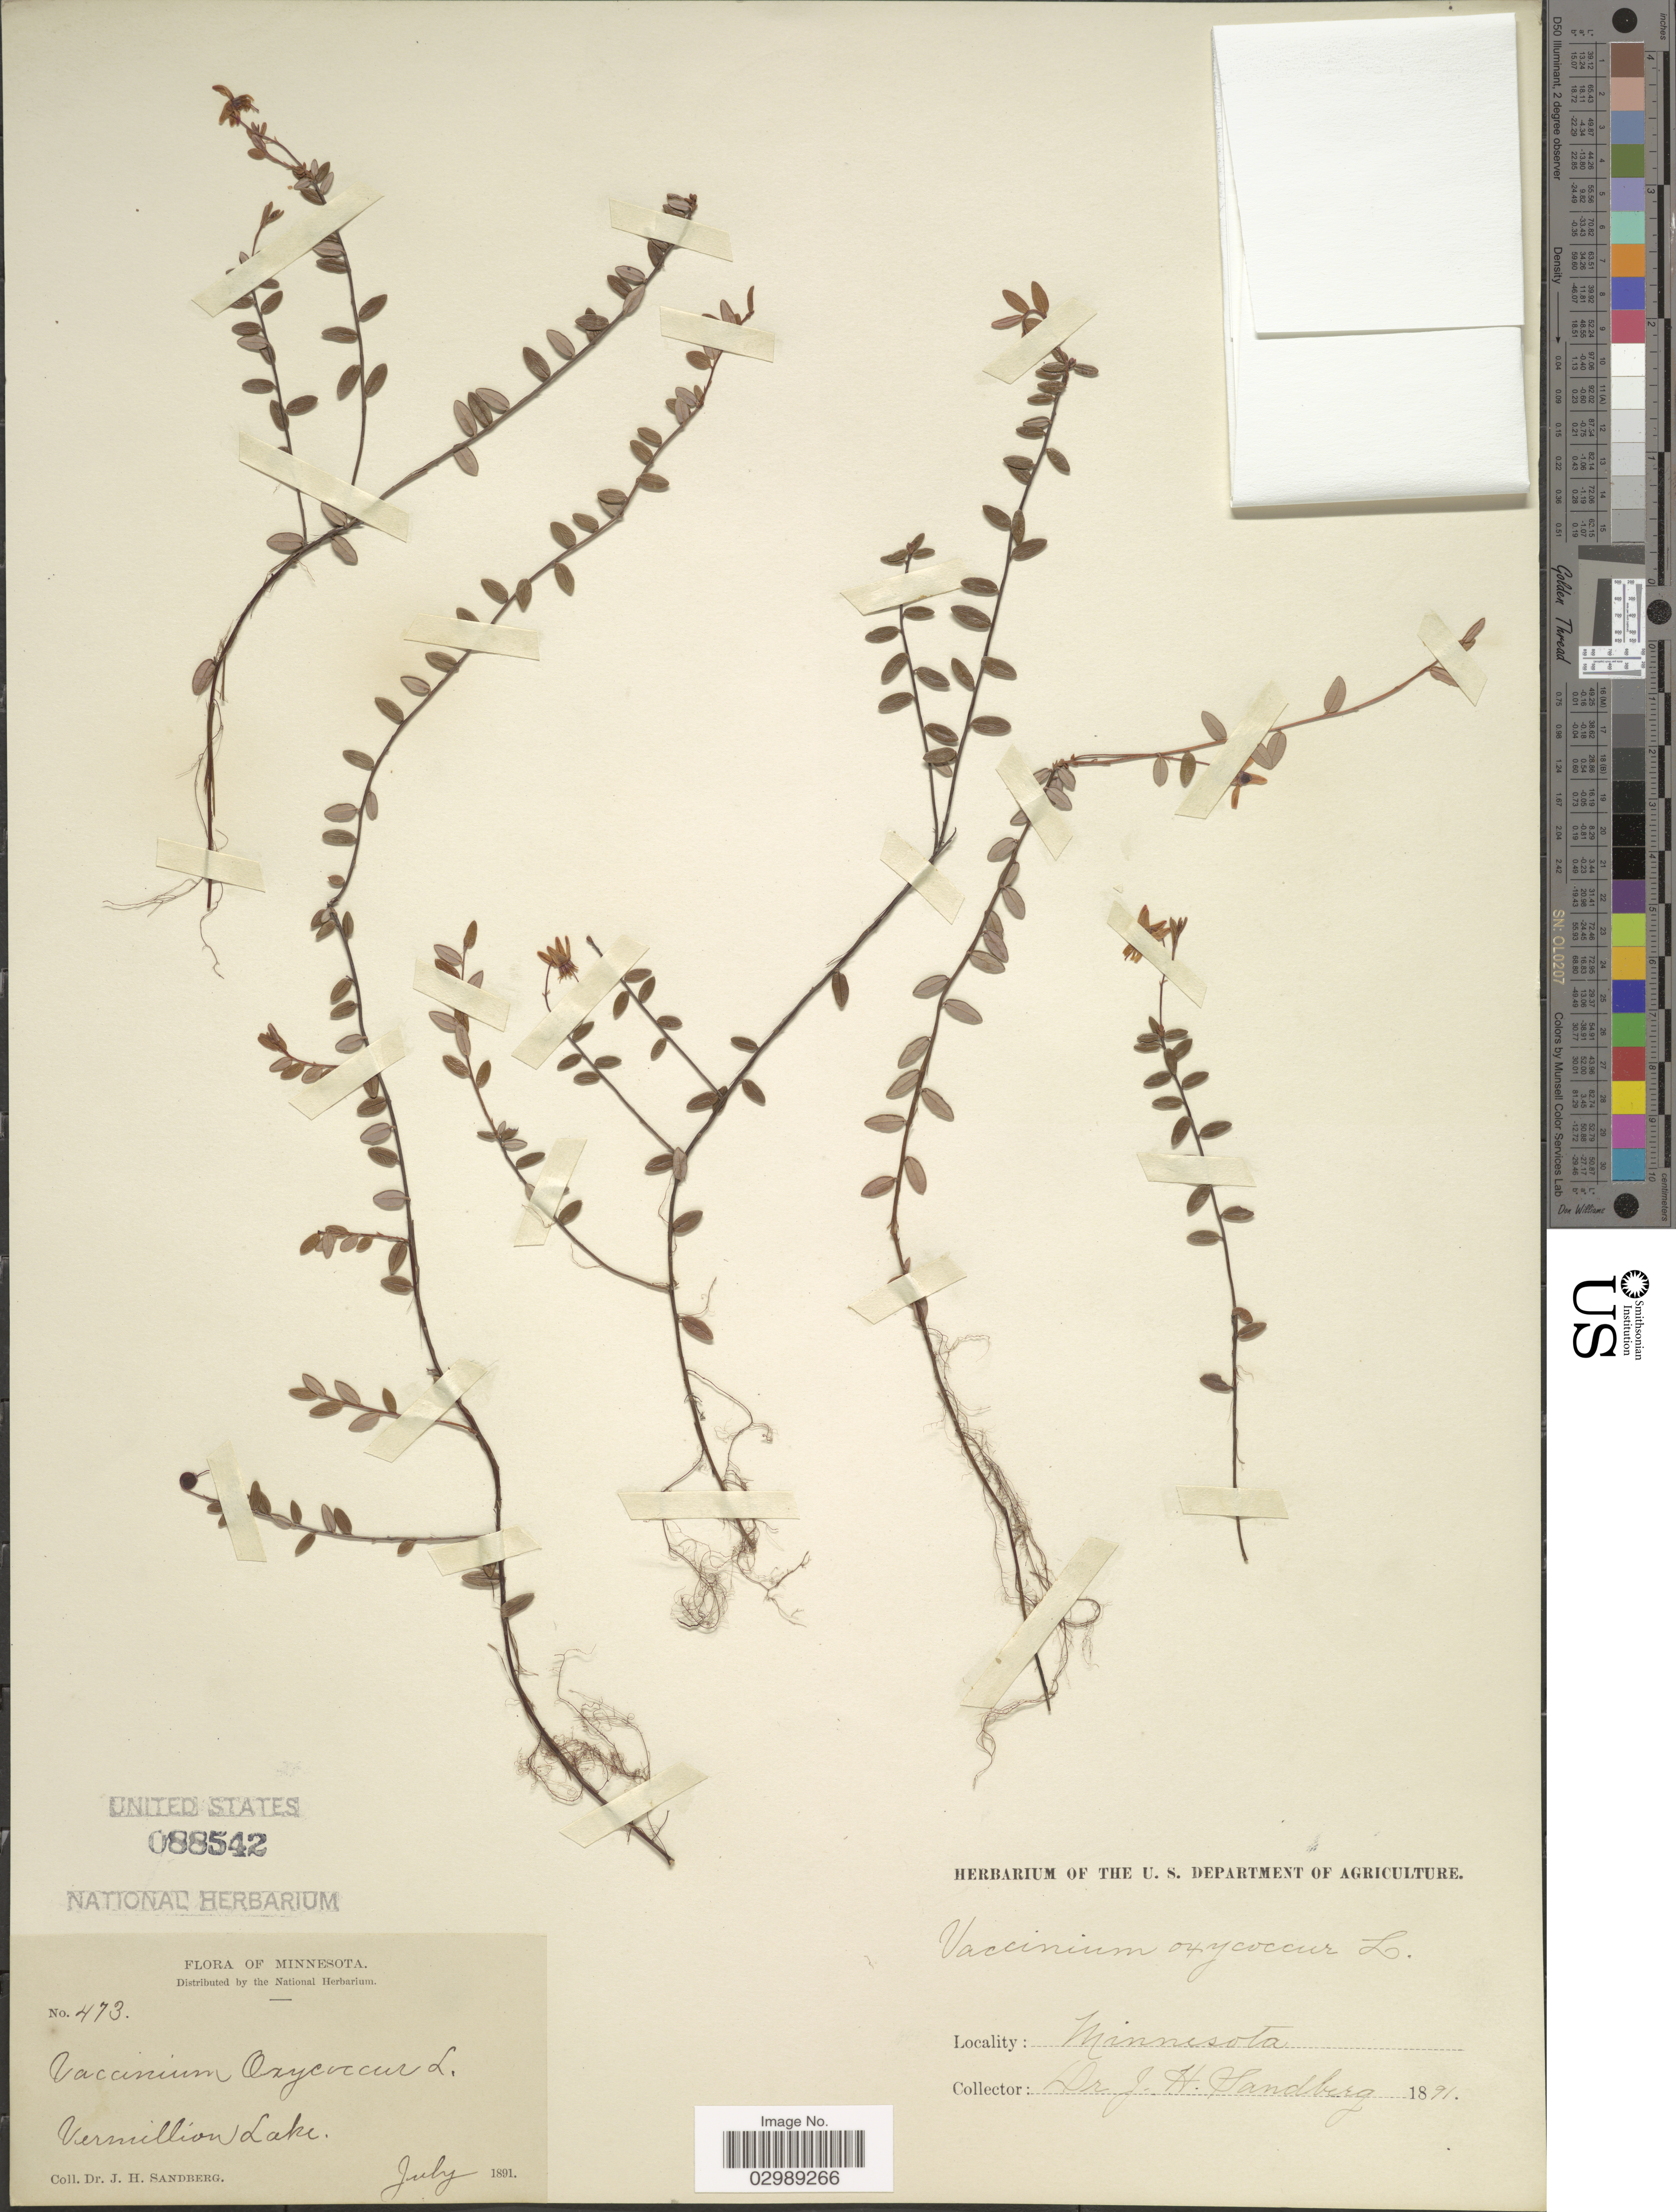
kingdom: Plantae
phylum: Tracheophyta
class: Magnoliopsida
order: Ericales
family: Ericaceae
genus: Vaccinium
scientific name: Vaccinium oxycoccos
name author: L.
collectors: J. H. Sandberg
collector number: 473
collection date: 1891-07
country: United States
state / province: Minnesota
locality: Vermillion Lake.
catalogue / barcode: US 88542